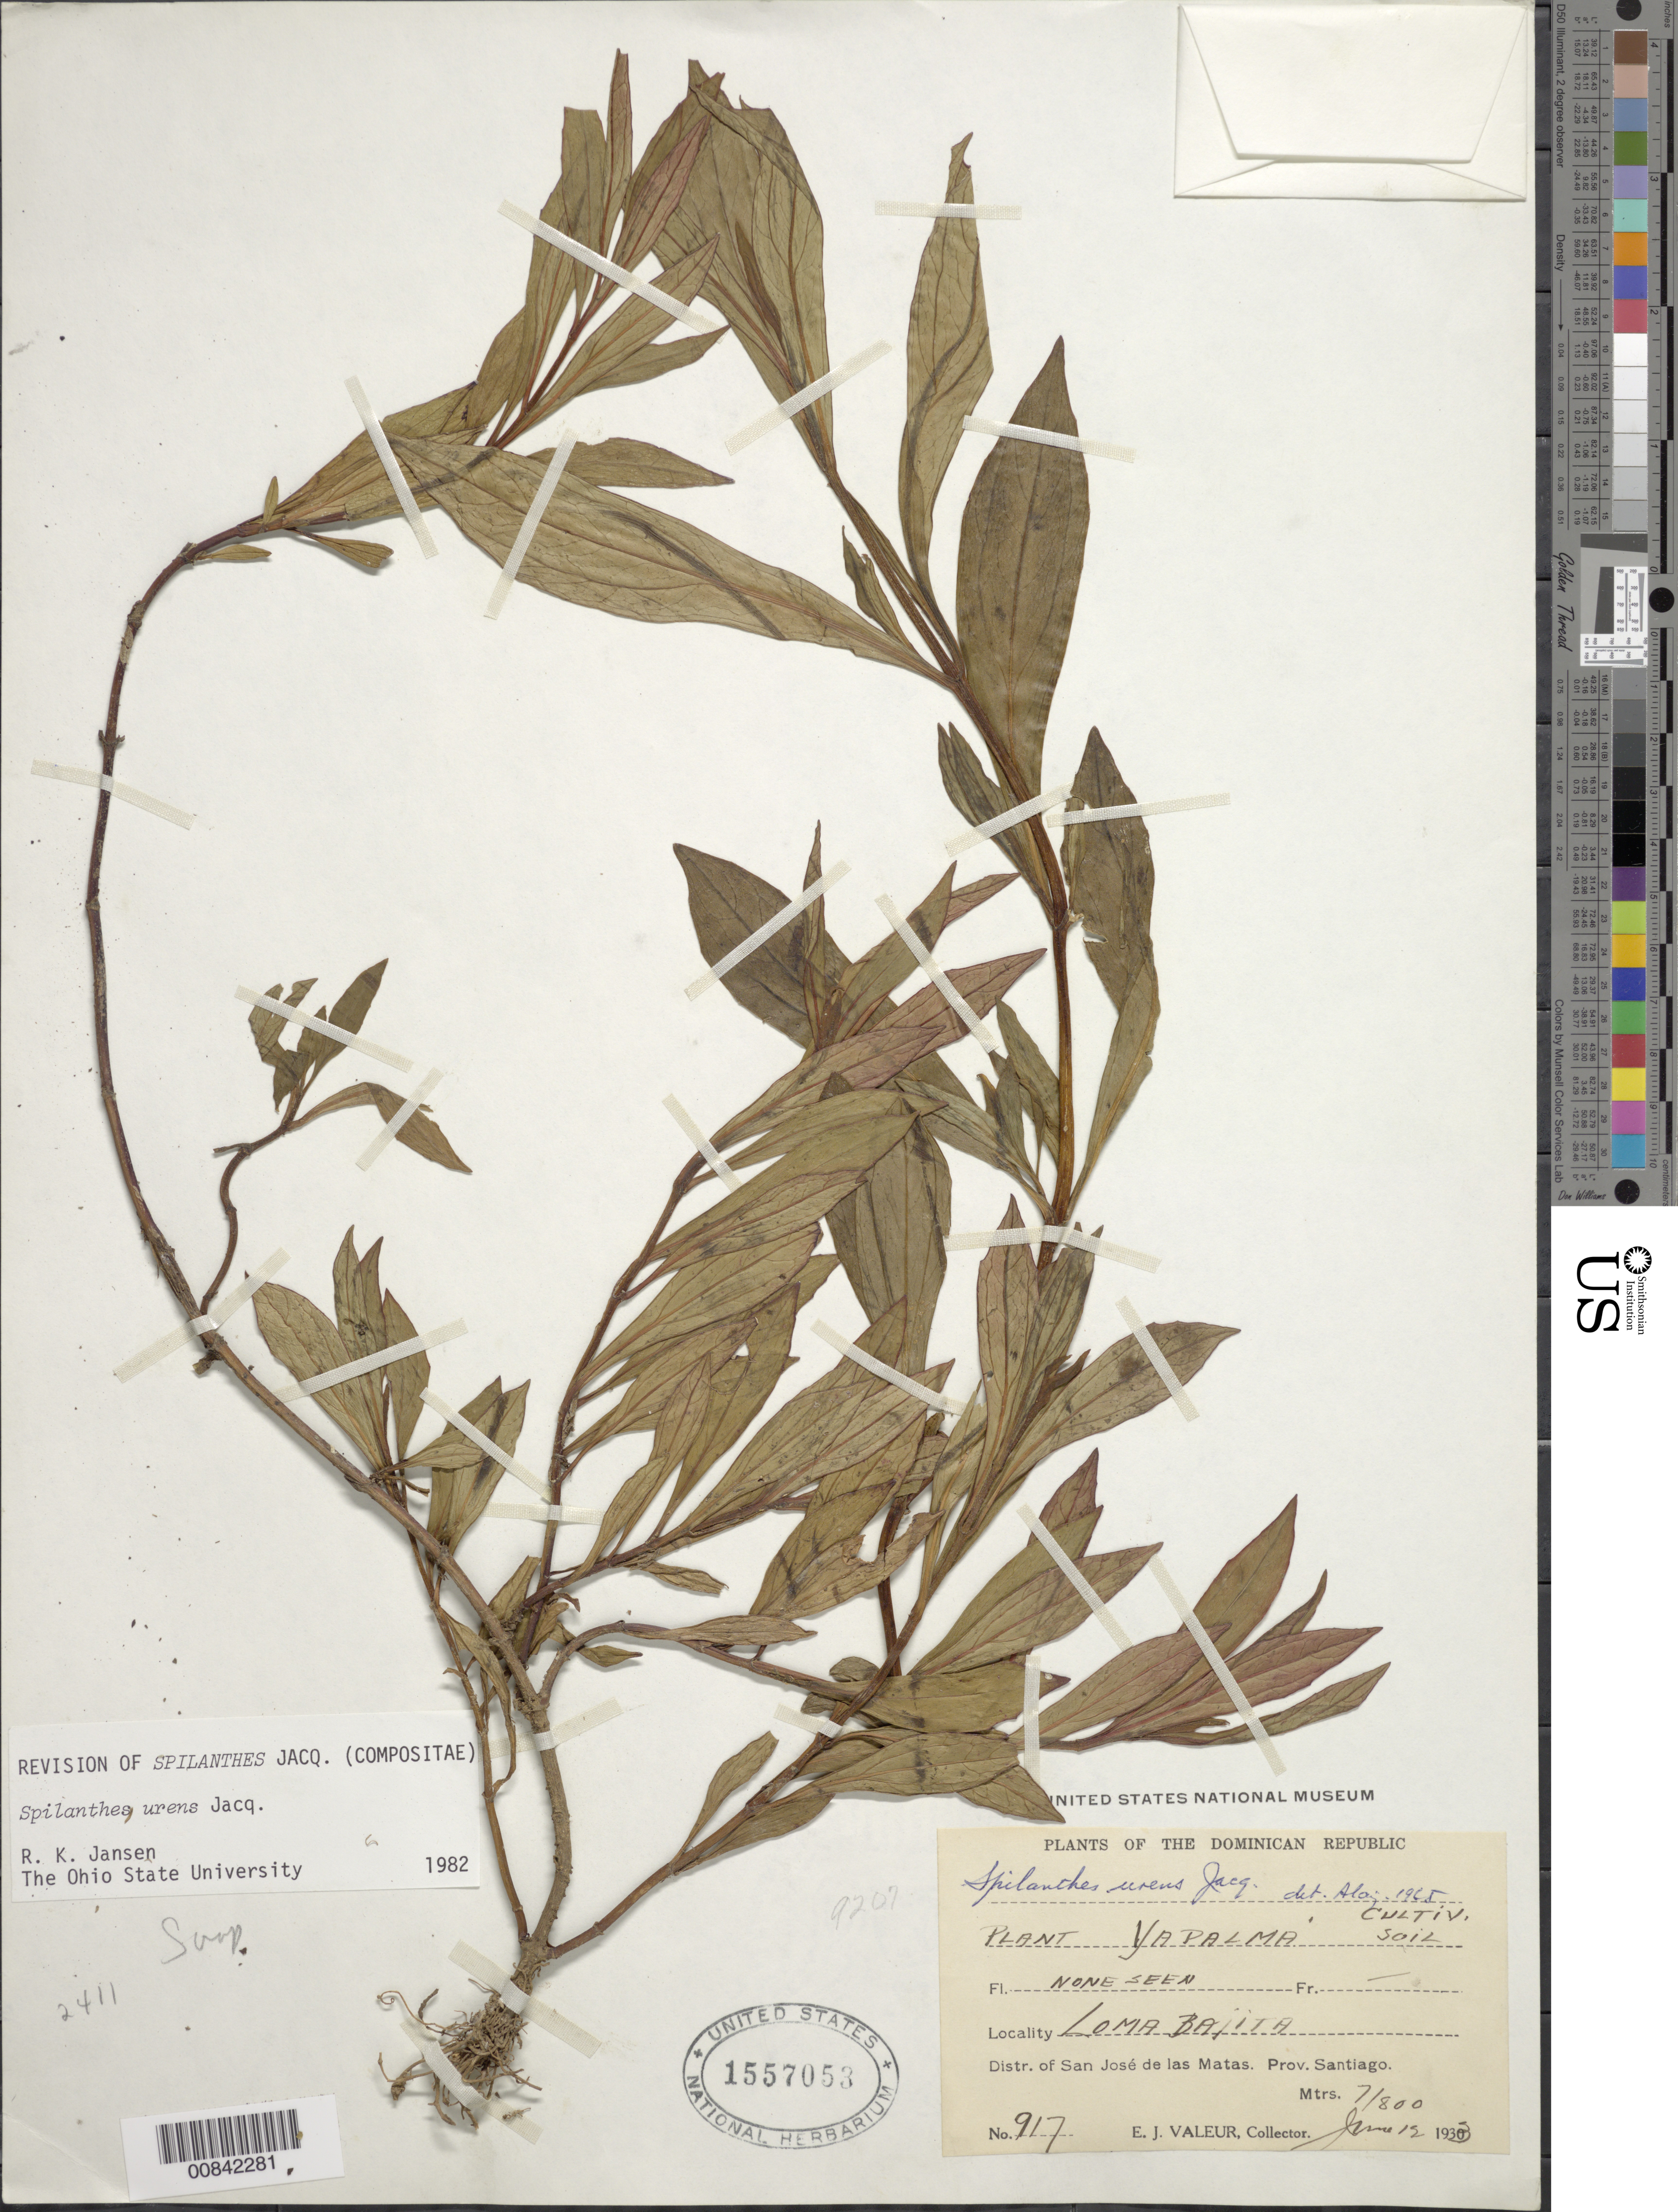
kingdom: Plantae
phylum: Tracheophyta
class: Magnoliopsida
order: Asterales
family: Asteraceae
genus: Spilanthes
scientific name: Spilanthes urens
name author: Jacq.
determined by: Jansen, R. K.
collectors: E. Valeur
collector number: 917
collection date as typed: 12 Jun 1933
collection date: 1933-06-12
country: Dominican Republic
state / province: Santiago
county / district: San José de las Matas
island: Hispaniola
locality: Loma Bajita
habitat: Soil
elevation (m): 700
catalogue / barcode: US 1557053